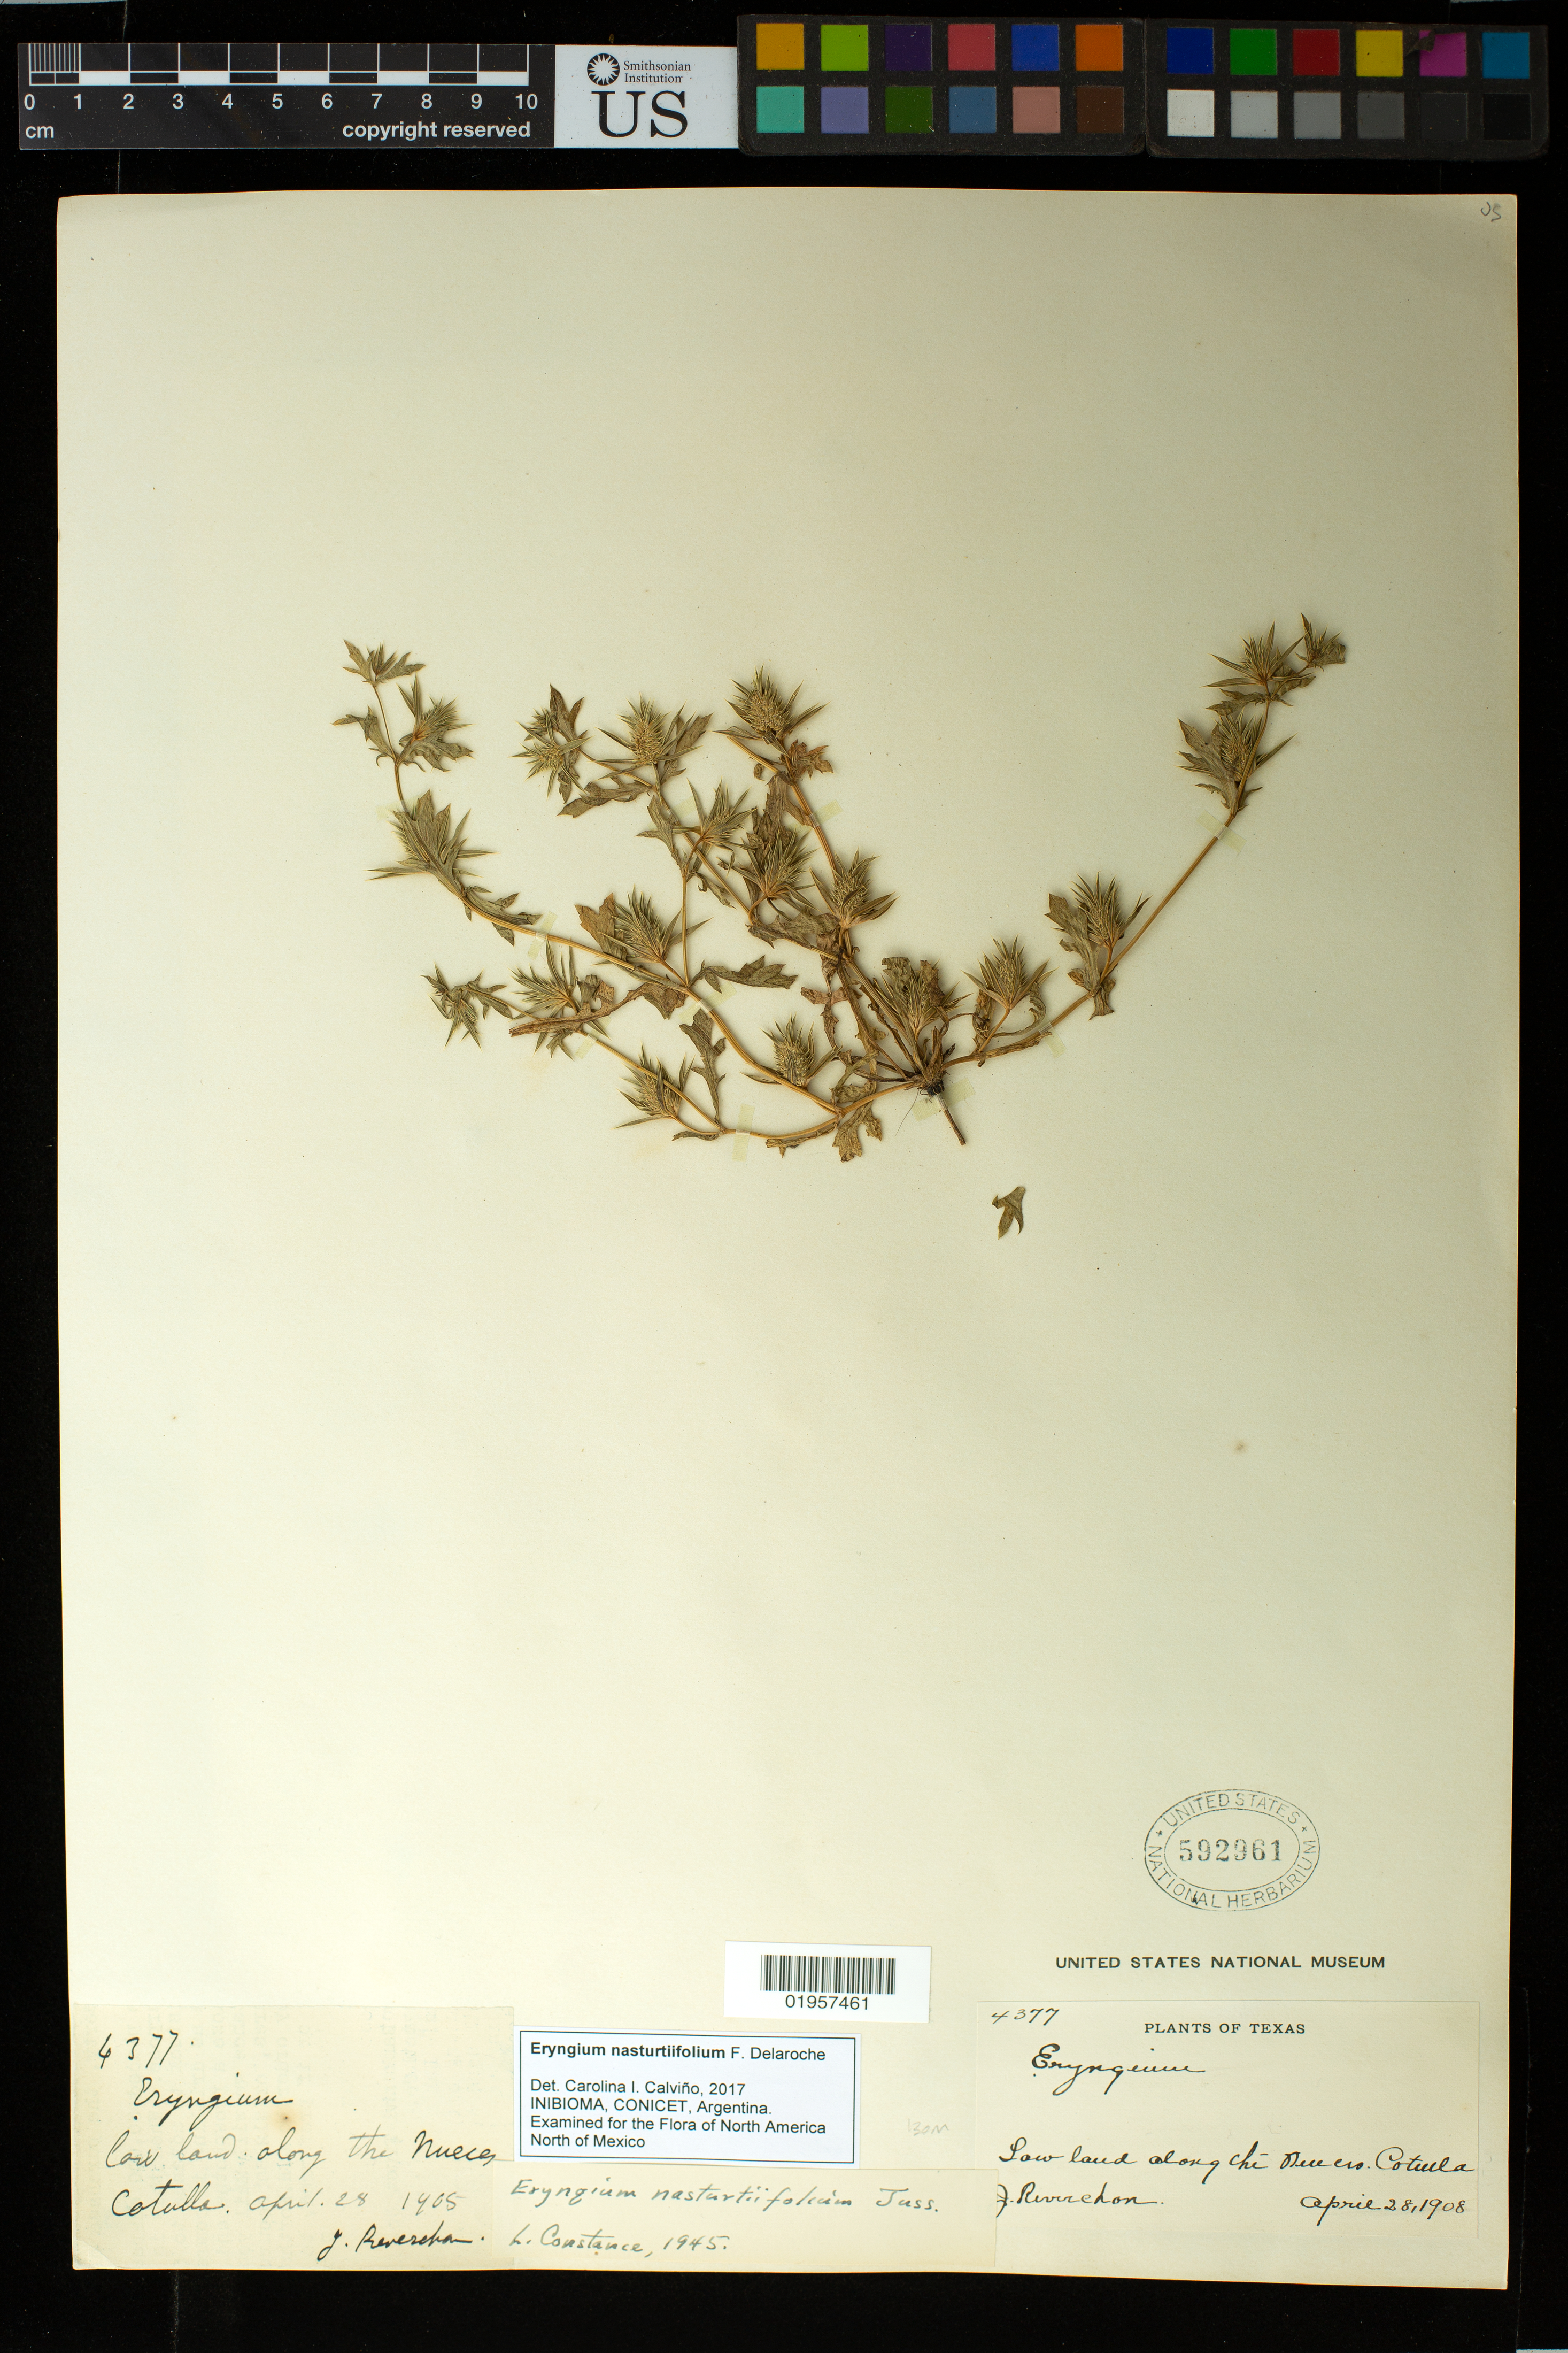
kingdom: Plantae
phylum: Tracheophyta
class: Magnoliopsida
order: Apiales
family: Apiaceae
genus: Eryngium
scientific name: Eryngium nasturtiifolium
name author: Juss. ex F. Delaroche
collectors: J. Reverchon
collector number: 4377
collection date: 1908-04-28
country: United States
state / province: Texas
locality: Along the Nueces. Cotulla.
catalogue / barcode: US 592961